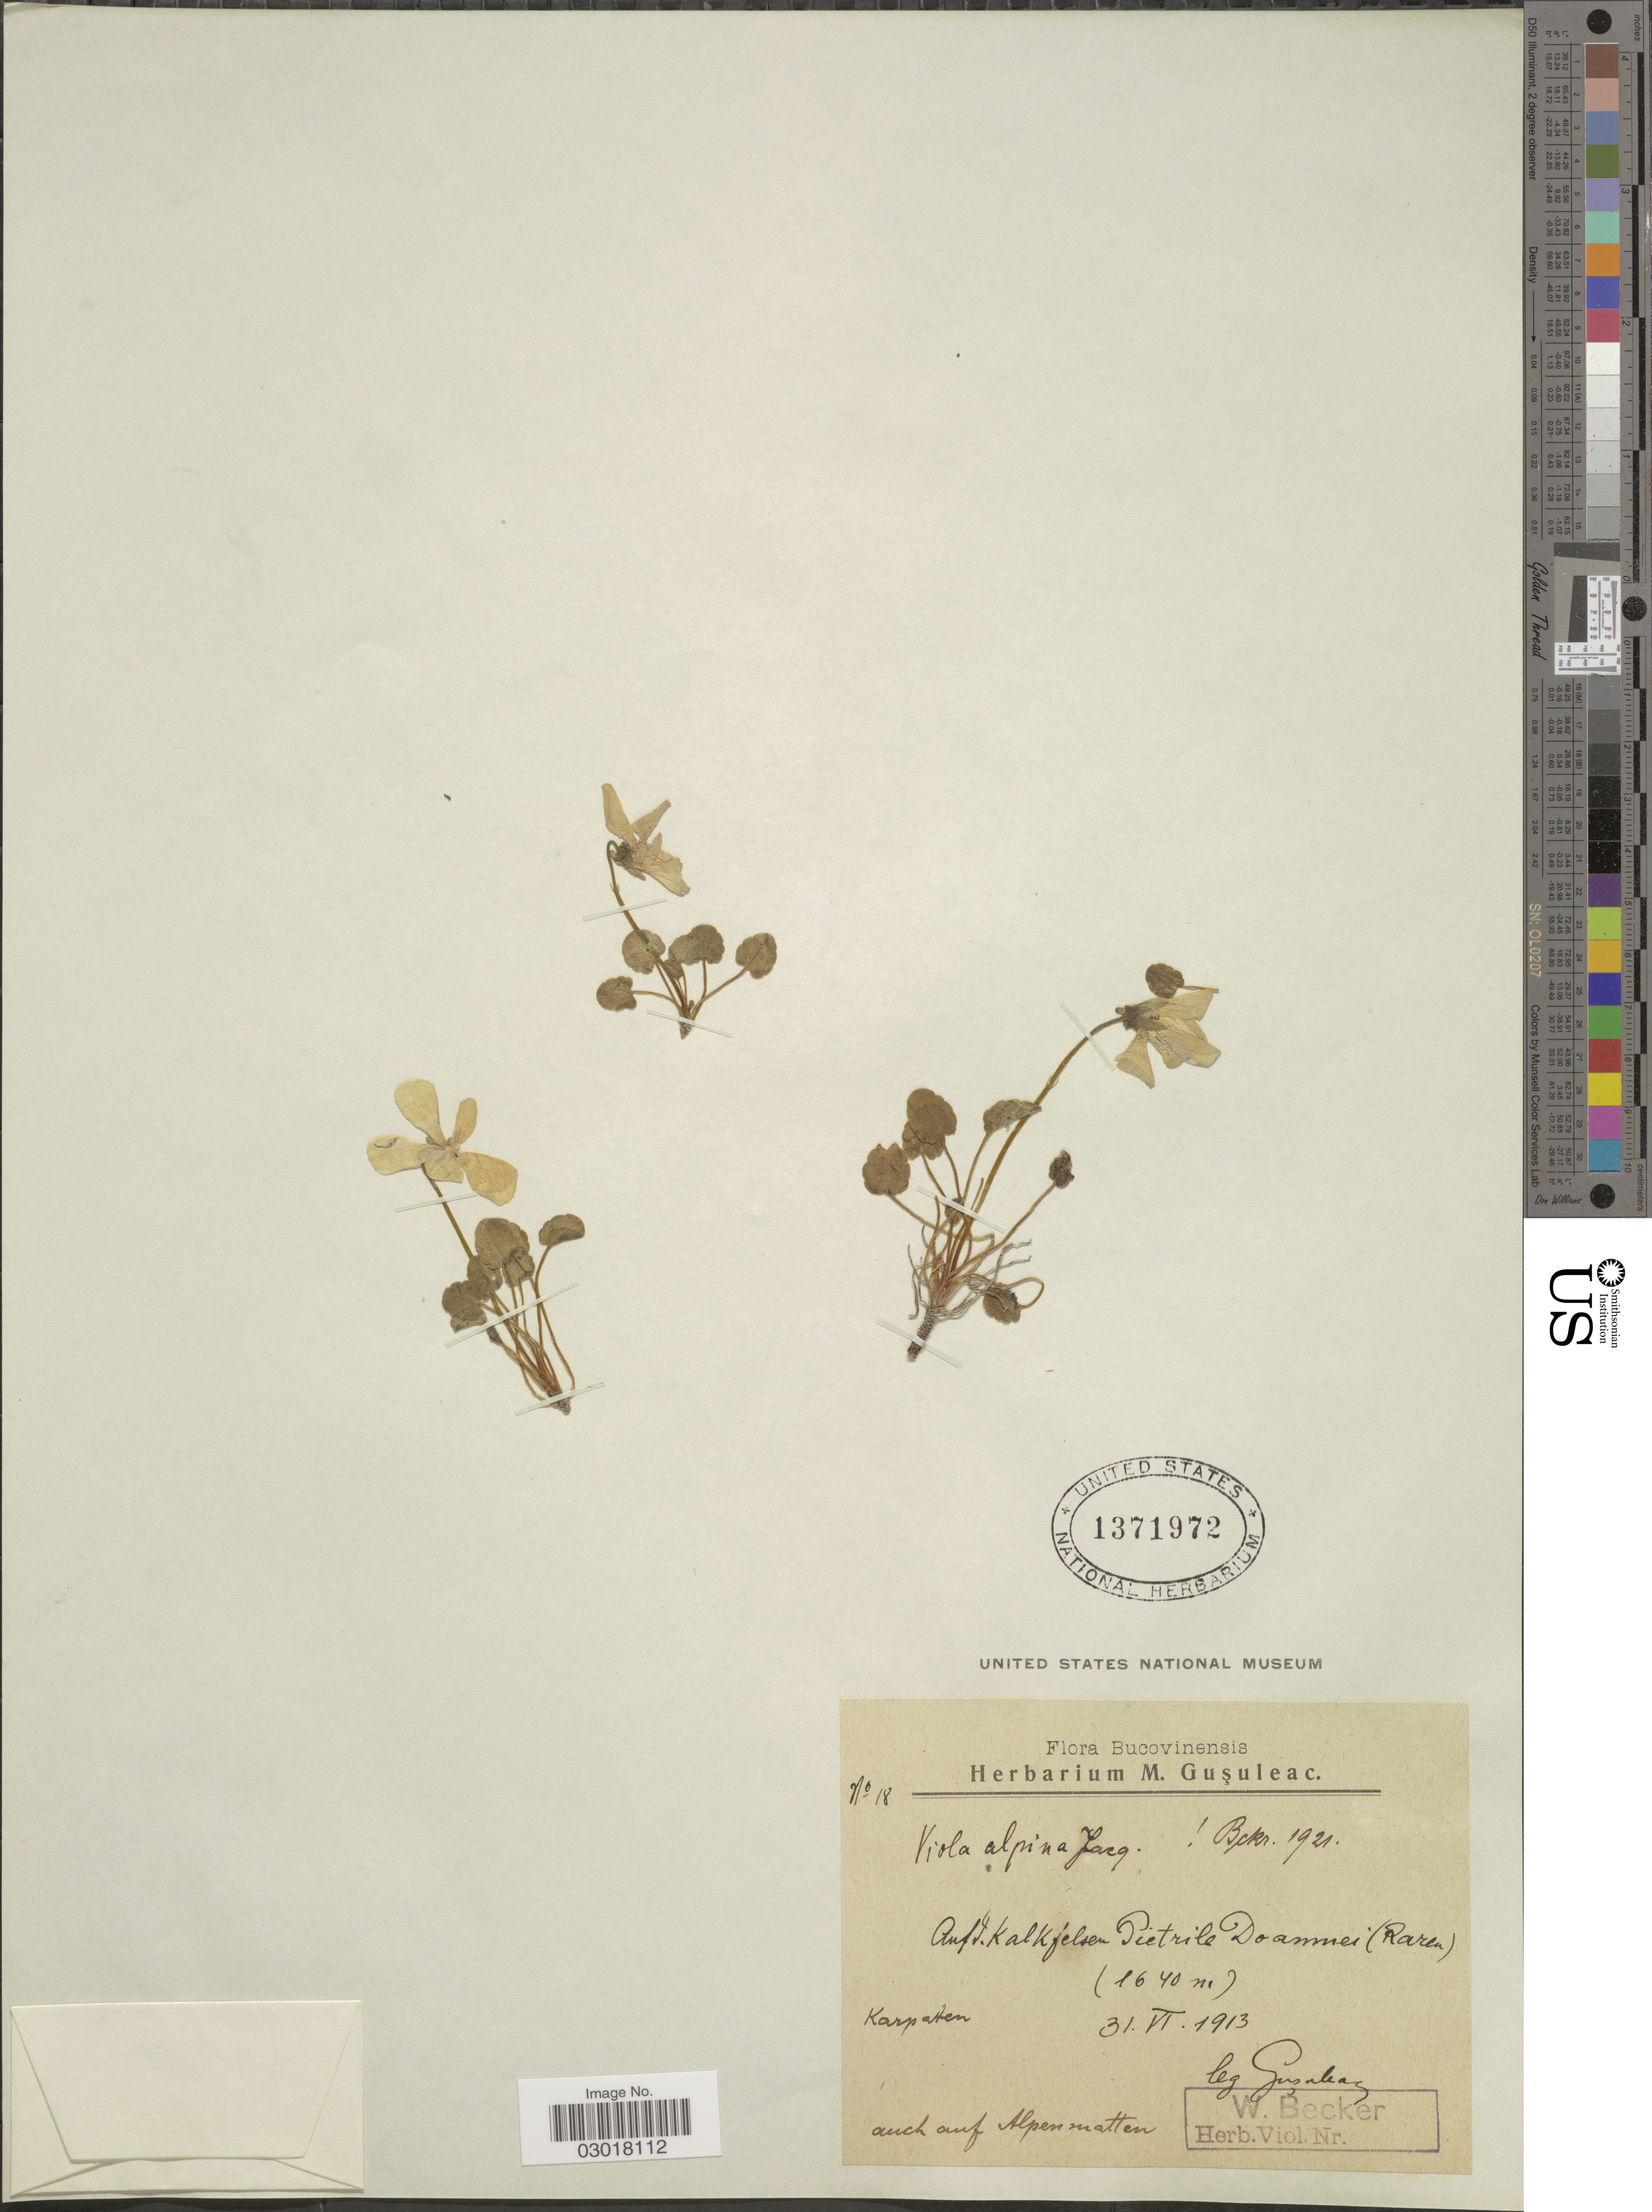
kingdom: Plantae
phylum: Tracheophyta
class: Magnoliopsida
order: Malpighiales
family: Violaceae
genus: Viola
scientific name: Viola alpina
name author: Jacq.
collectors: M. Gusuleac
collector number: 18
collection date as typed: Transcribed d/m/y: 31/6/1913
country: Romania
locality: Bucovinensis. Auf Kalkfelsem Pietrile Doamnei (Raren) Karpaten.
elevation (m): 1640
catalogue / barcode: US 1371972